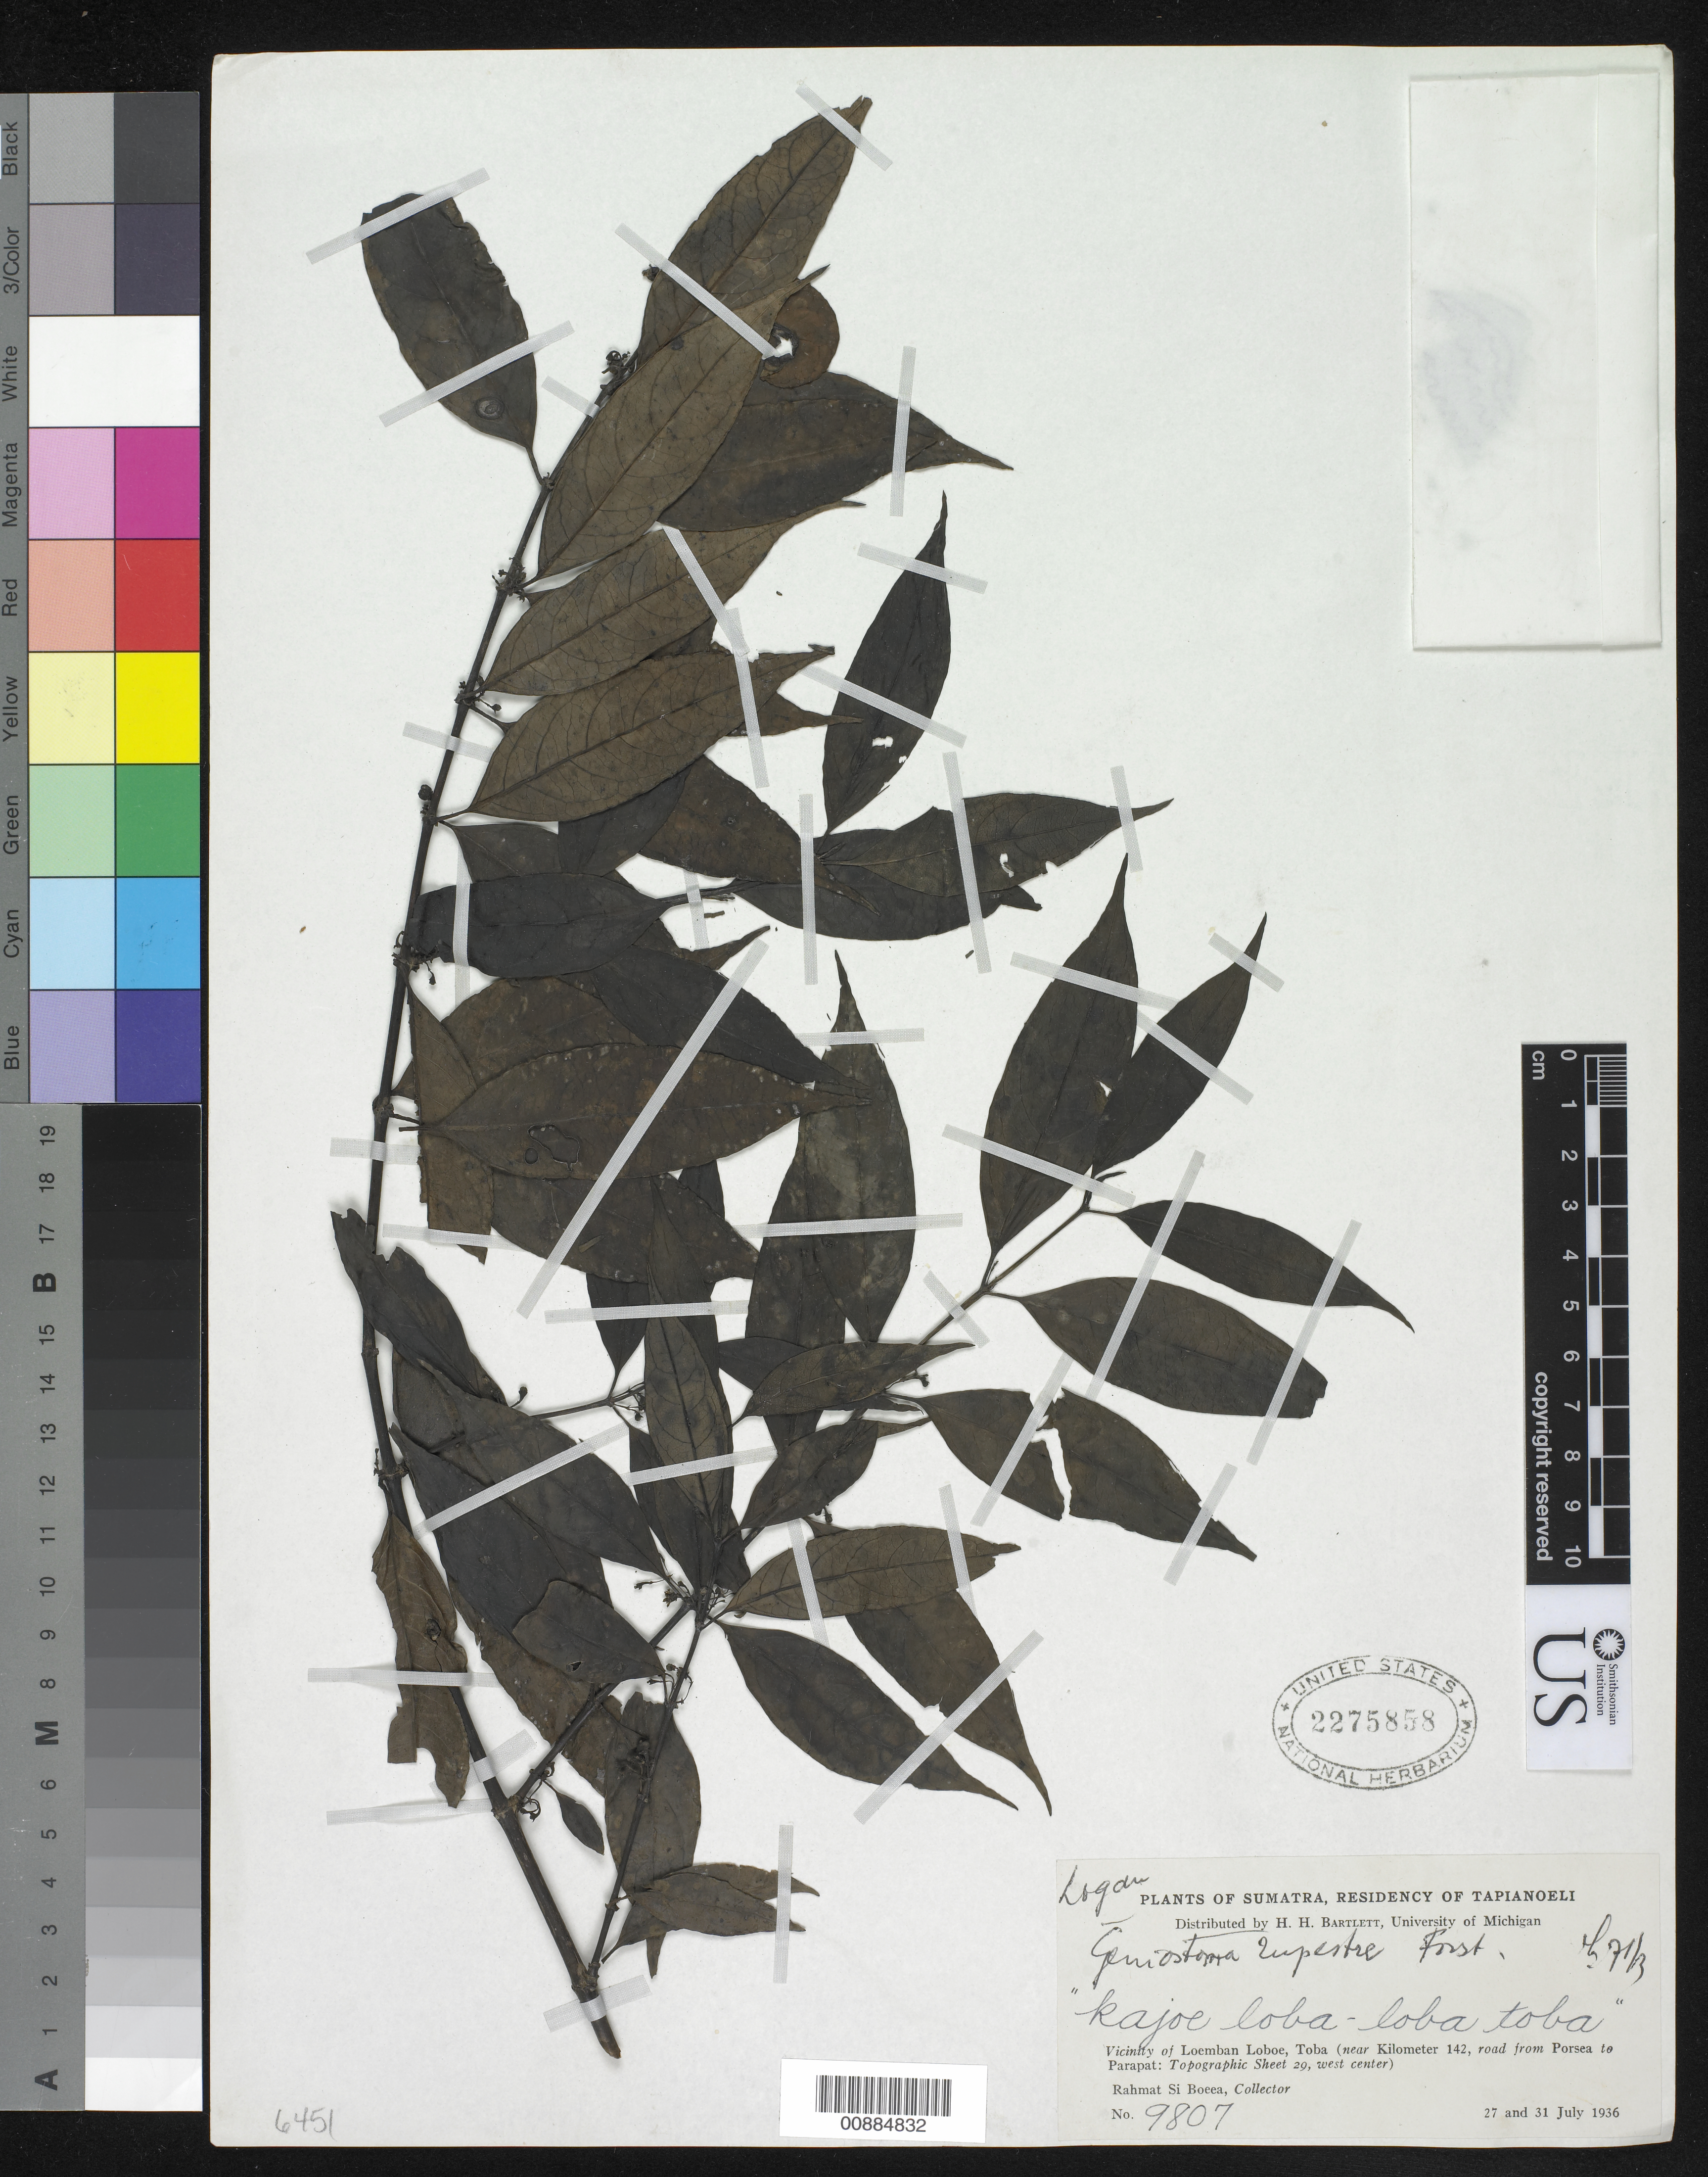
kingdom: Plantae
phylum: Tracheophyta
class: Magnoliopsida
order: Gentianales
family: Loganiaceae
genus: Geniostoma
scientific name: Geniostoma rupestre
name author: J.R. Forst. & G. Forst.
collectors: Rahmat Si Boeea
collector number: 9807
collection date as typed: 27 Jul 1936 and 31 Jul 1936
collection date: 1936-07-27,1936-07-31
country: Indonesia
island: Sumatra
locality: Tapianoeli, Vicinity of Loemban Loboe, Toba (near Kilometer 142, road from Porsea to Parapat)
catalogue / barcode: US 2275858